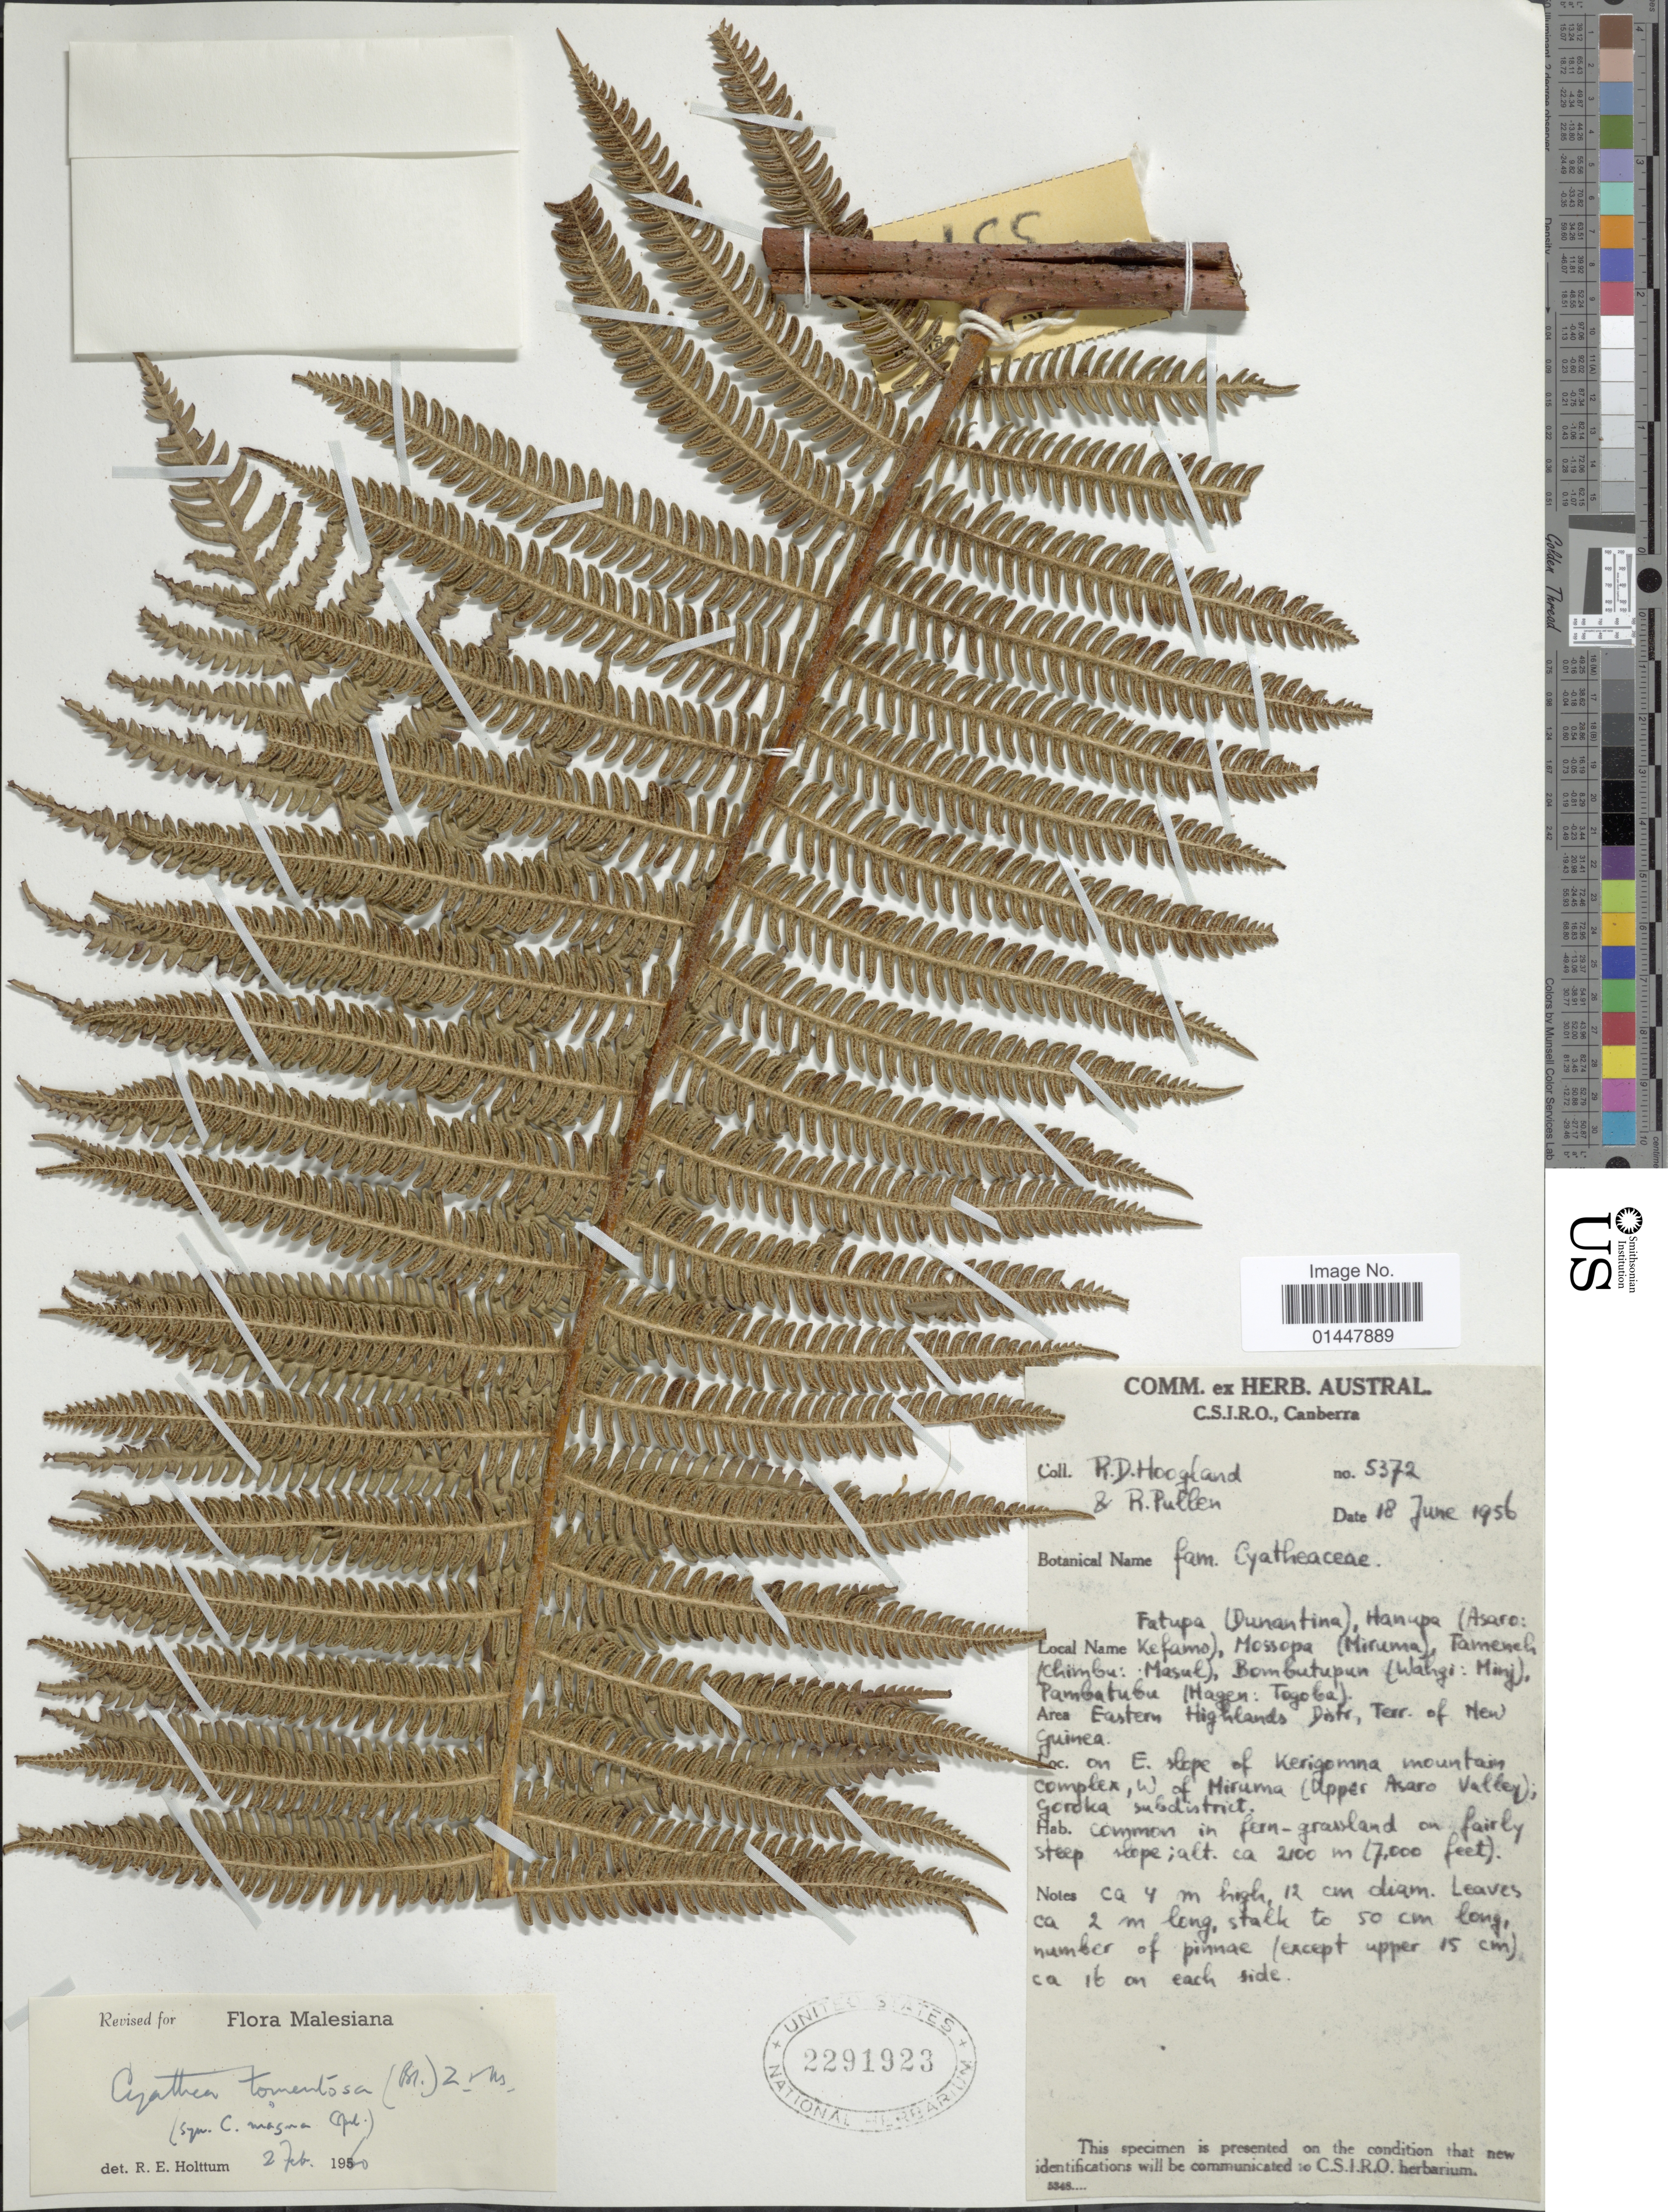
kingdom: Plantae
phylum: Tracheophyta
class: Polypodiopsida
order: Cyatheales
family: Cyatheaceae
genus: Sphaeropteris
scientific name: Sphaeropteris tomentosissima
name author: (Copel.) R.M. Tryon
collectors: R. D. Hoogland & R. Pullen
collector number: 5372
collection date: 1956-06-18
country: Papua New Guinea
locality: Eastern Highlands Distr., Terr. of New Guinea, E slope of Kerigomma mountain complex, W of Miruma (Upper Asaro Valley), Goroka subdistrict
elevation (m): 2100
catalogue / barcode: US 2291923